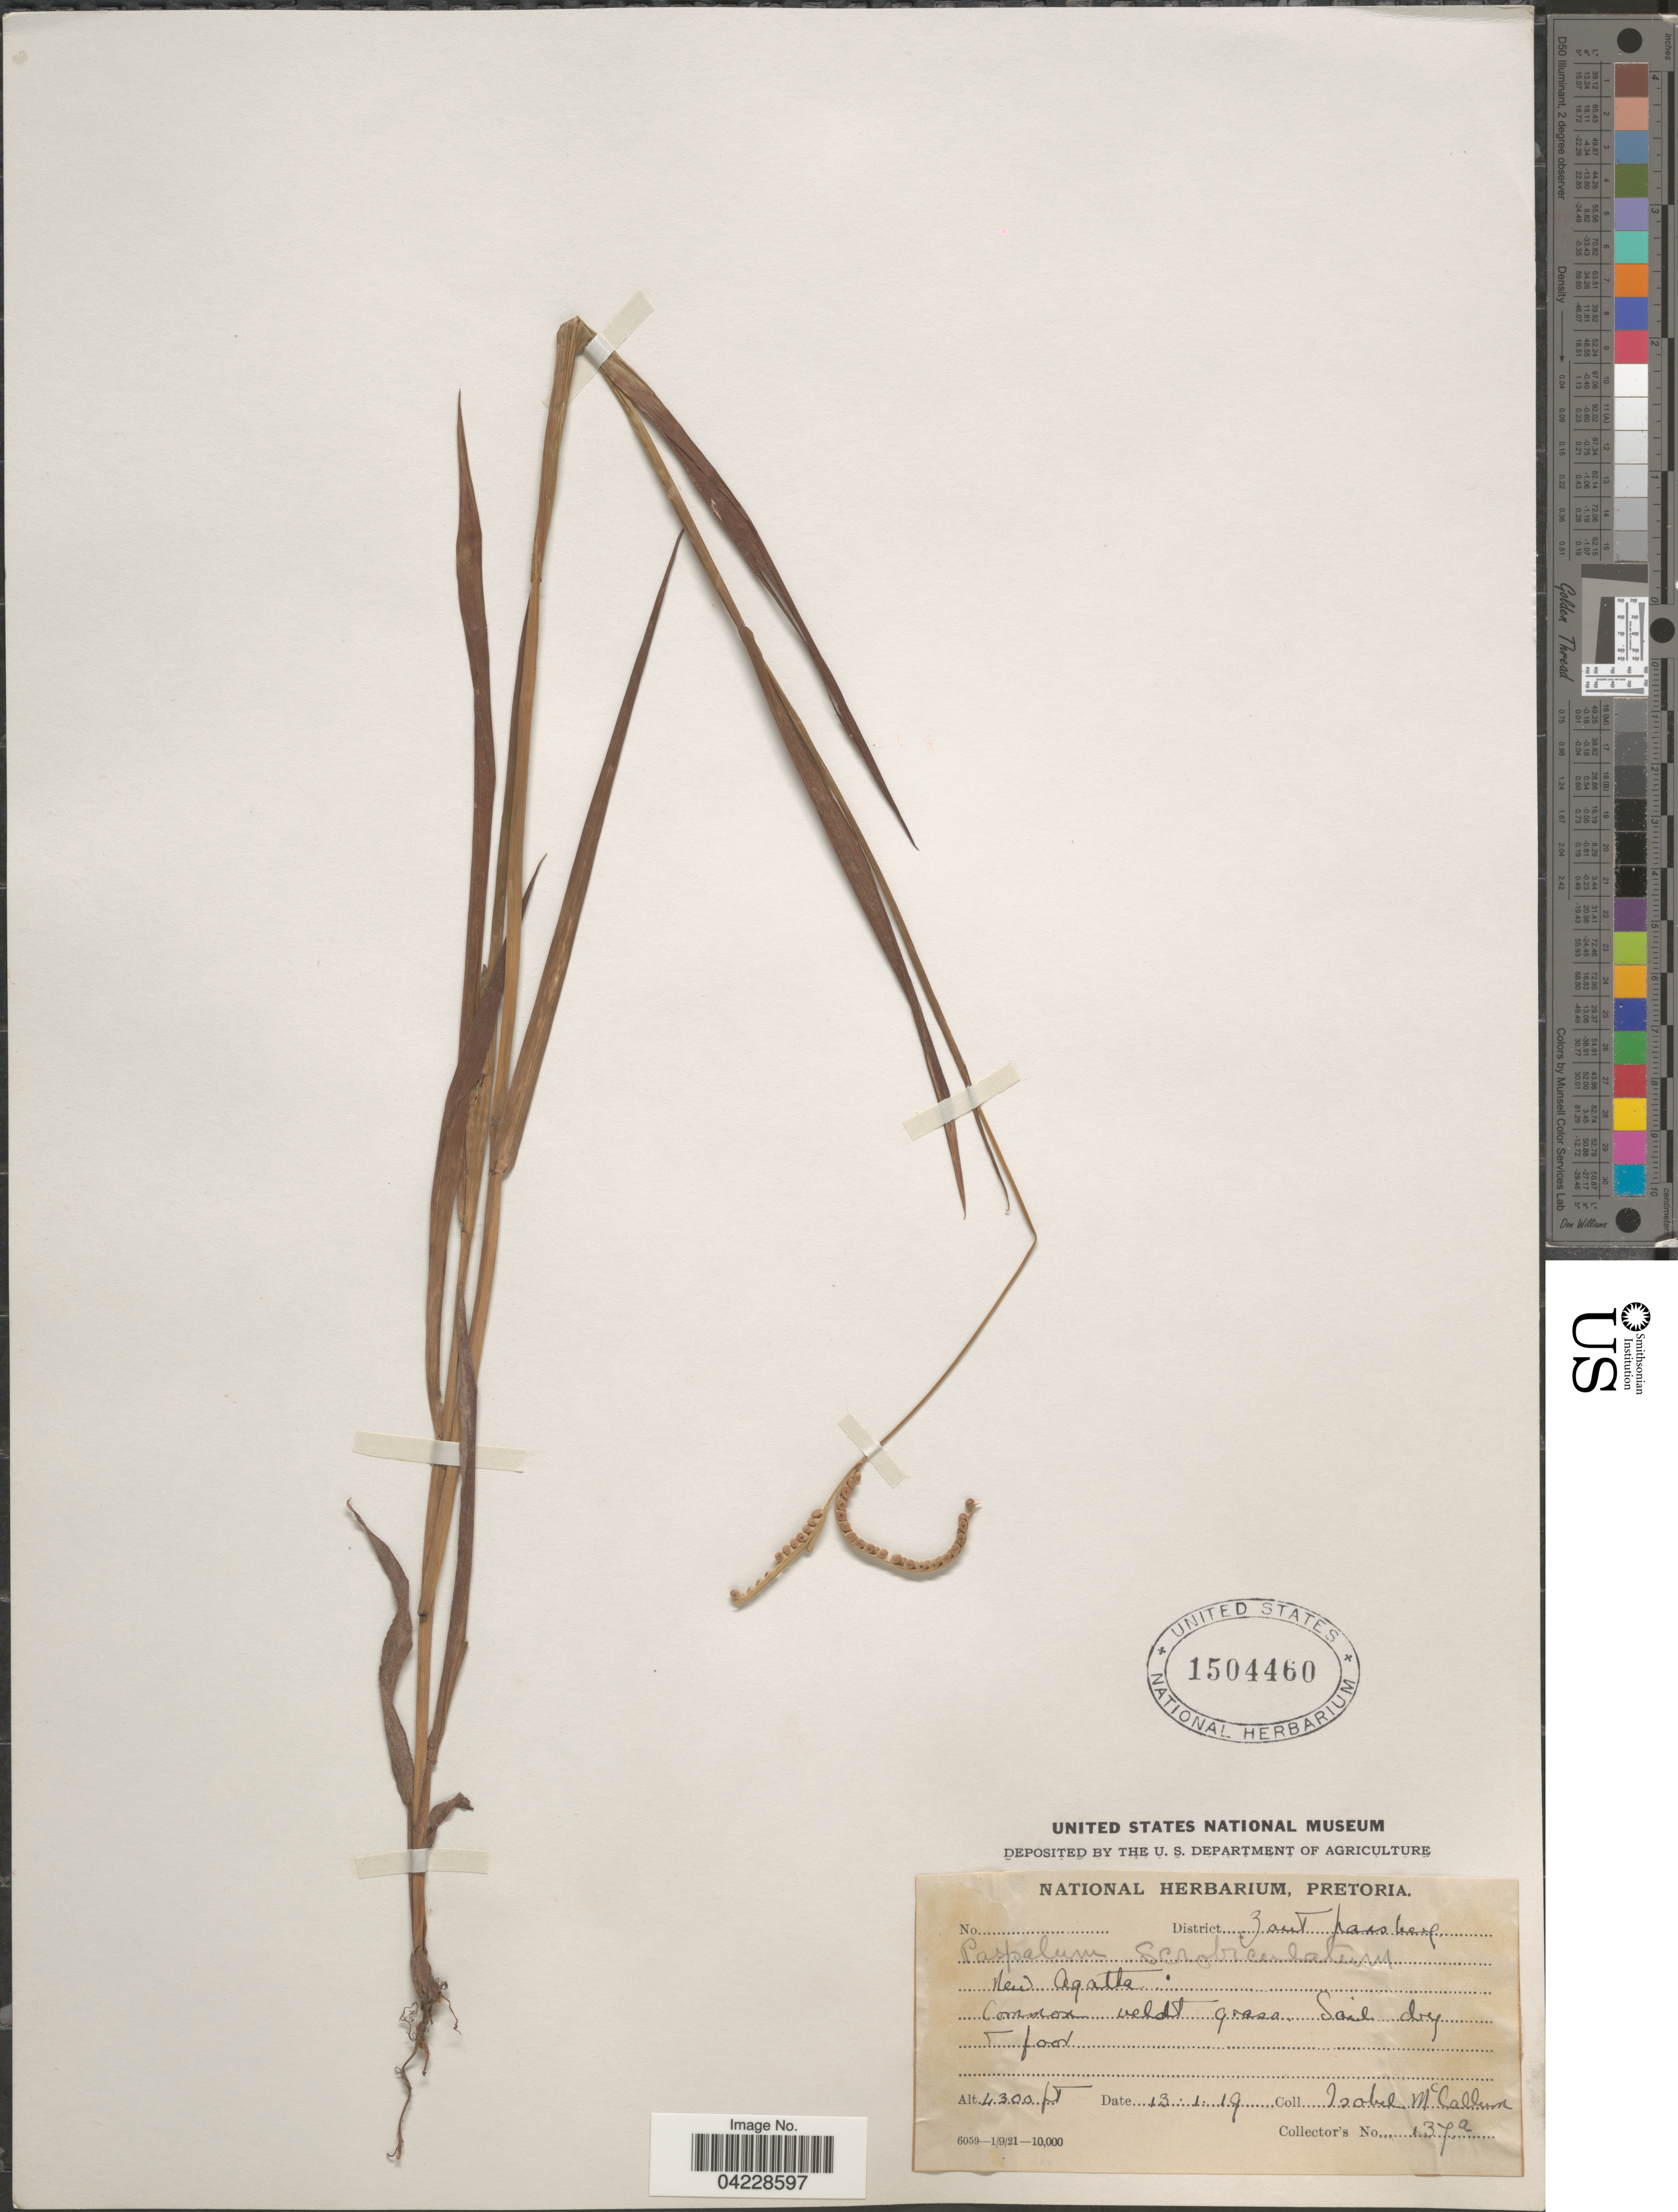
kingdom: Plantae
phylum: Tracheophyta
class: Liliopsida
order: Poales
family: Poaceae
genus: Paspalum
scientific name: Paspalum scrobiculatum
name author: L.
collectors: I. McCallum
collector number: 137a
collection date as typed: Transcribed d/m/y: 13/1/19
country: South Africa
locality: District Zoutpansberg. New Agatha. Common veldt grass.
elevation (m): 1311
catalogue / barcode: US 1504460